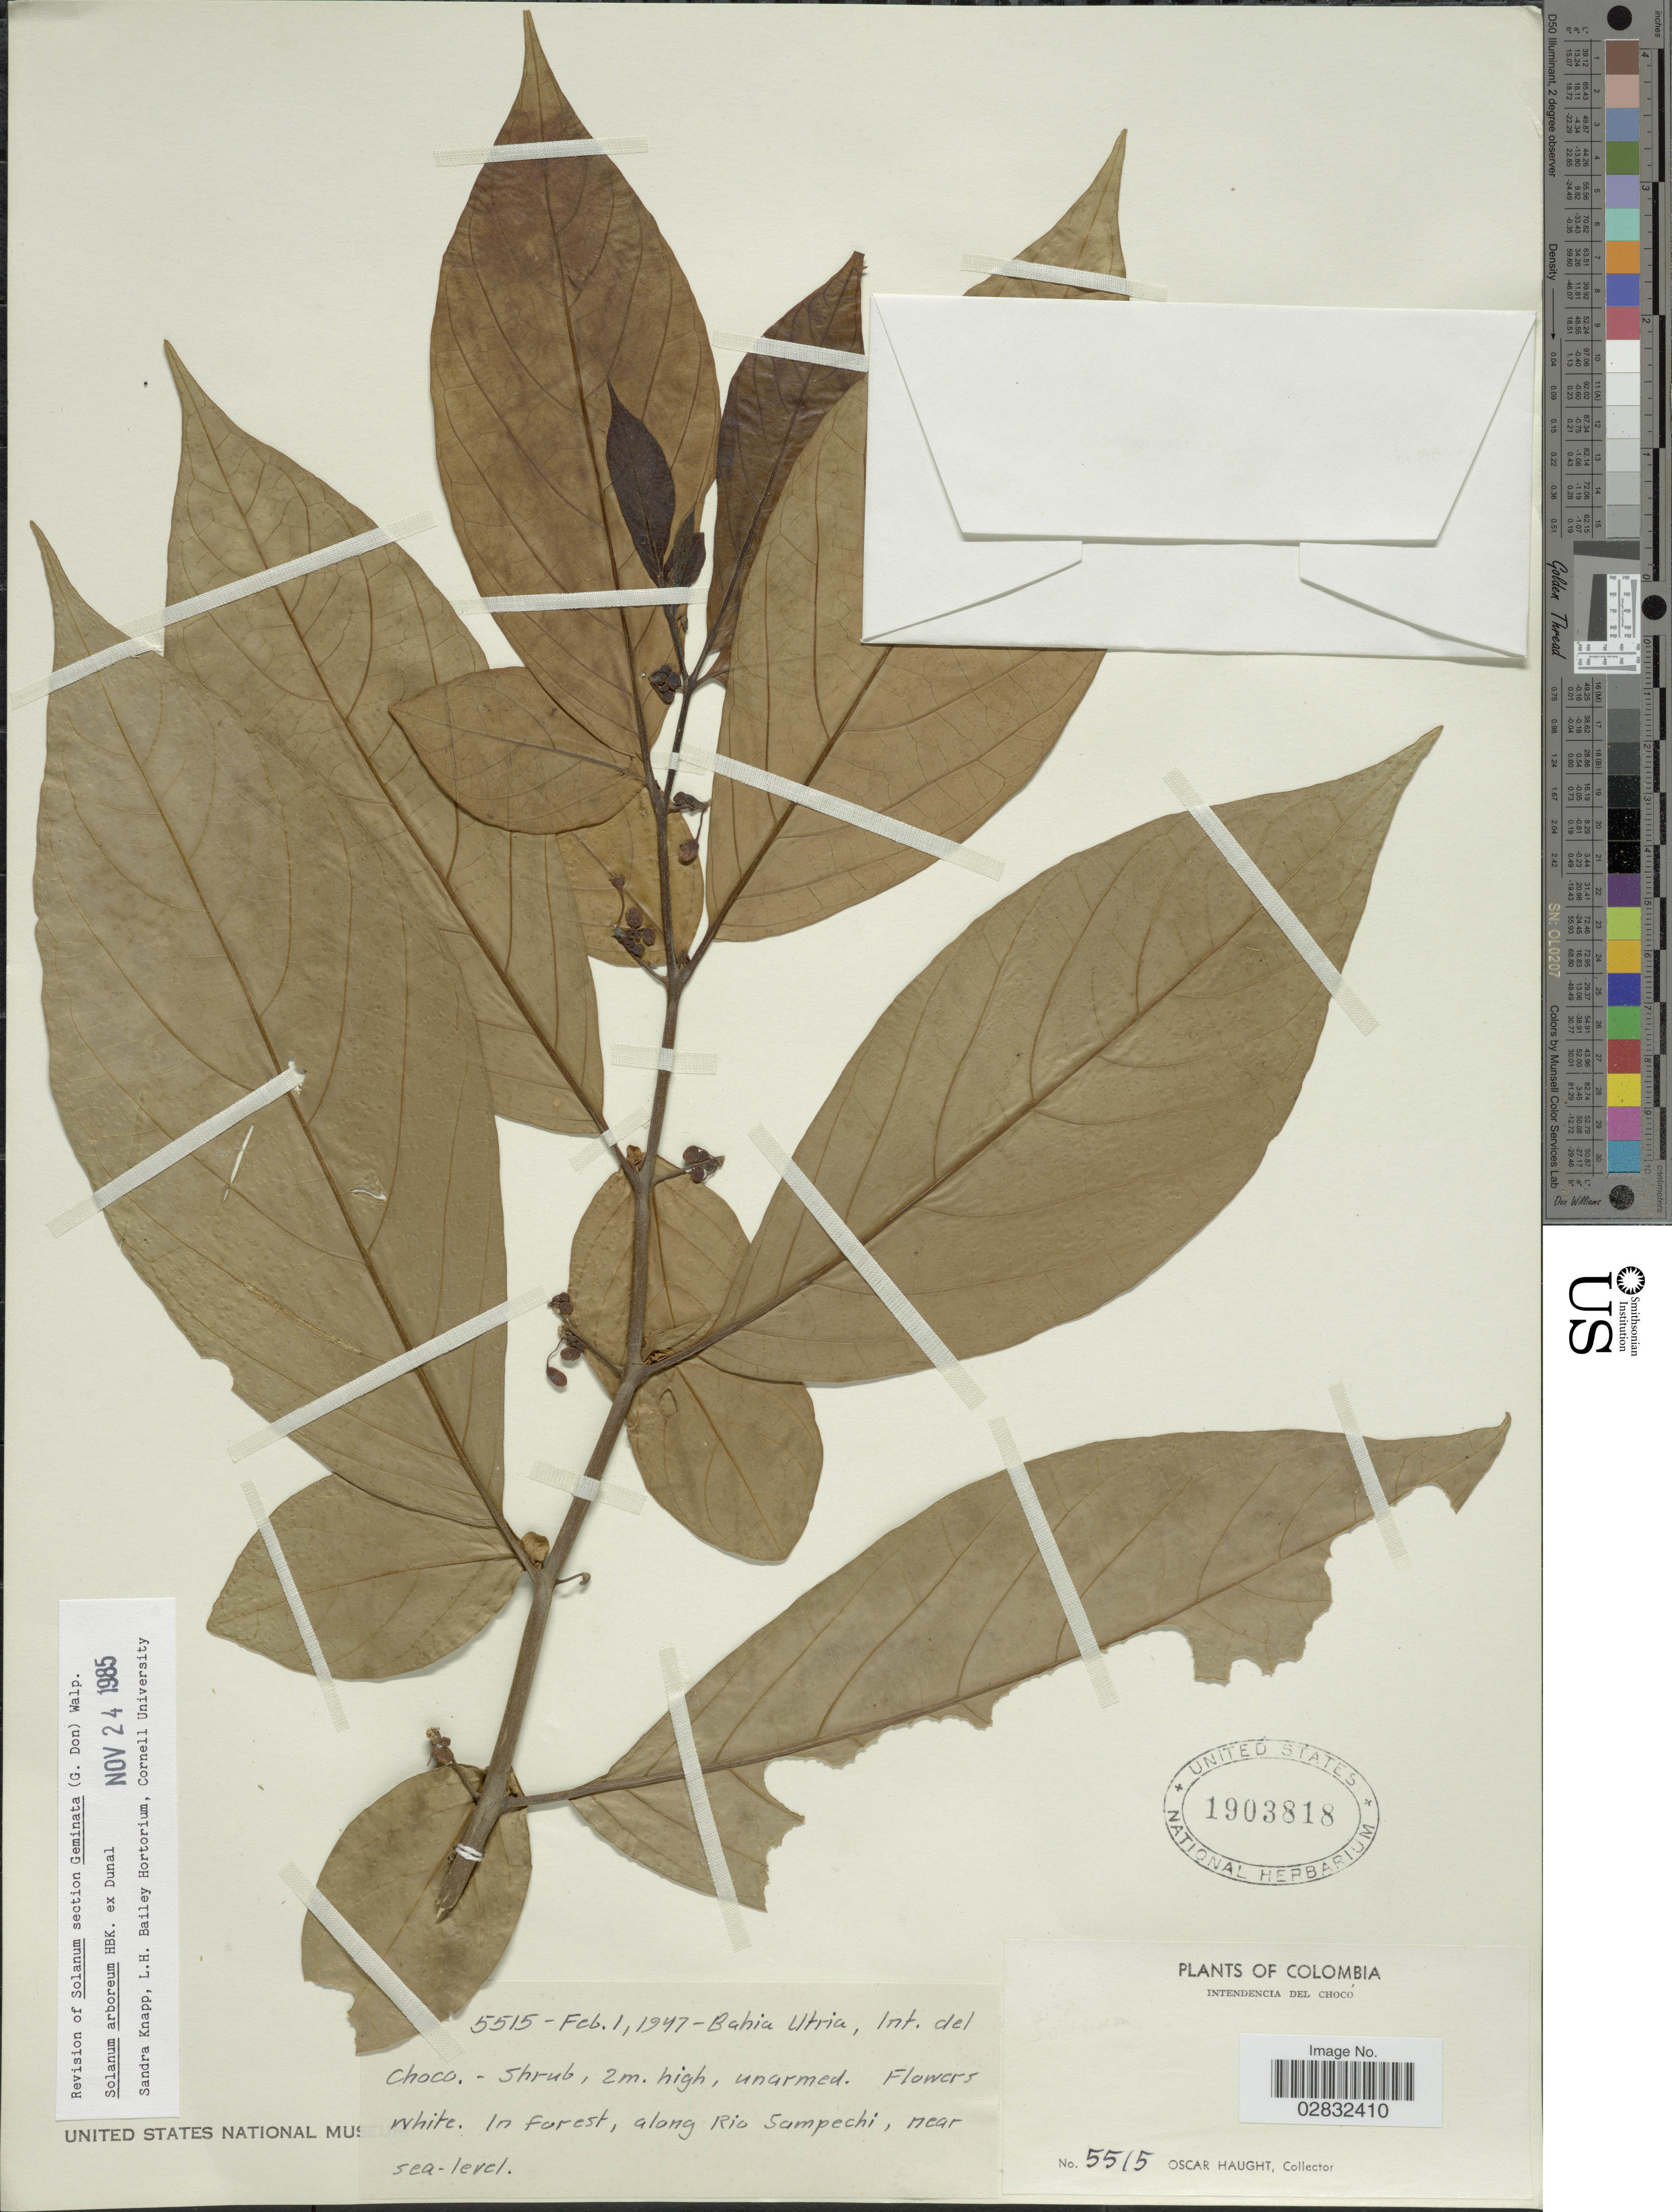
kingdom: Plantae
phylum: Tracheophyta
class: Magnoliopsida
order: Solanales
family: Solanaceae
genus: Solanum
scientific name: Solanum arboreum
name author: Dunal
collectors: O. Haught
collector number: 5515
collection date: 1947-02-01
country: Colombia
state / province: Chocó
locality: Intendenca del Chocó, Bahia Utria, Int. del Choco, In forest, along Rio Sampechi.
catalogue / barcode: US 1903818